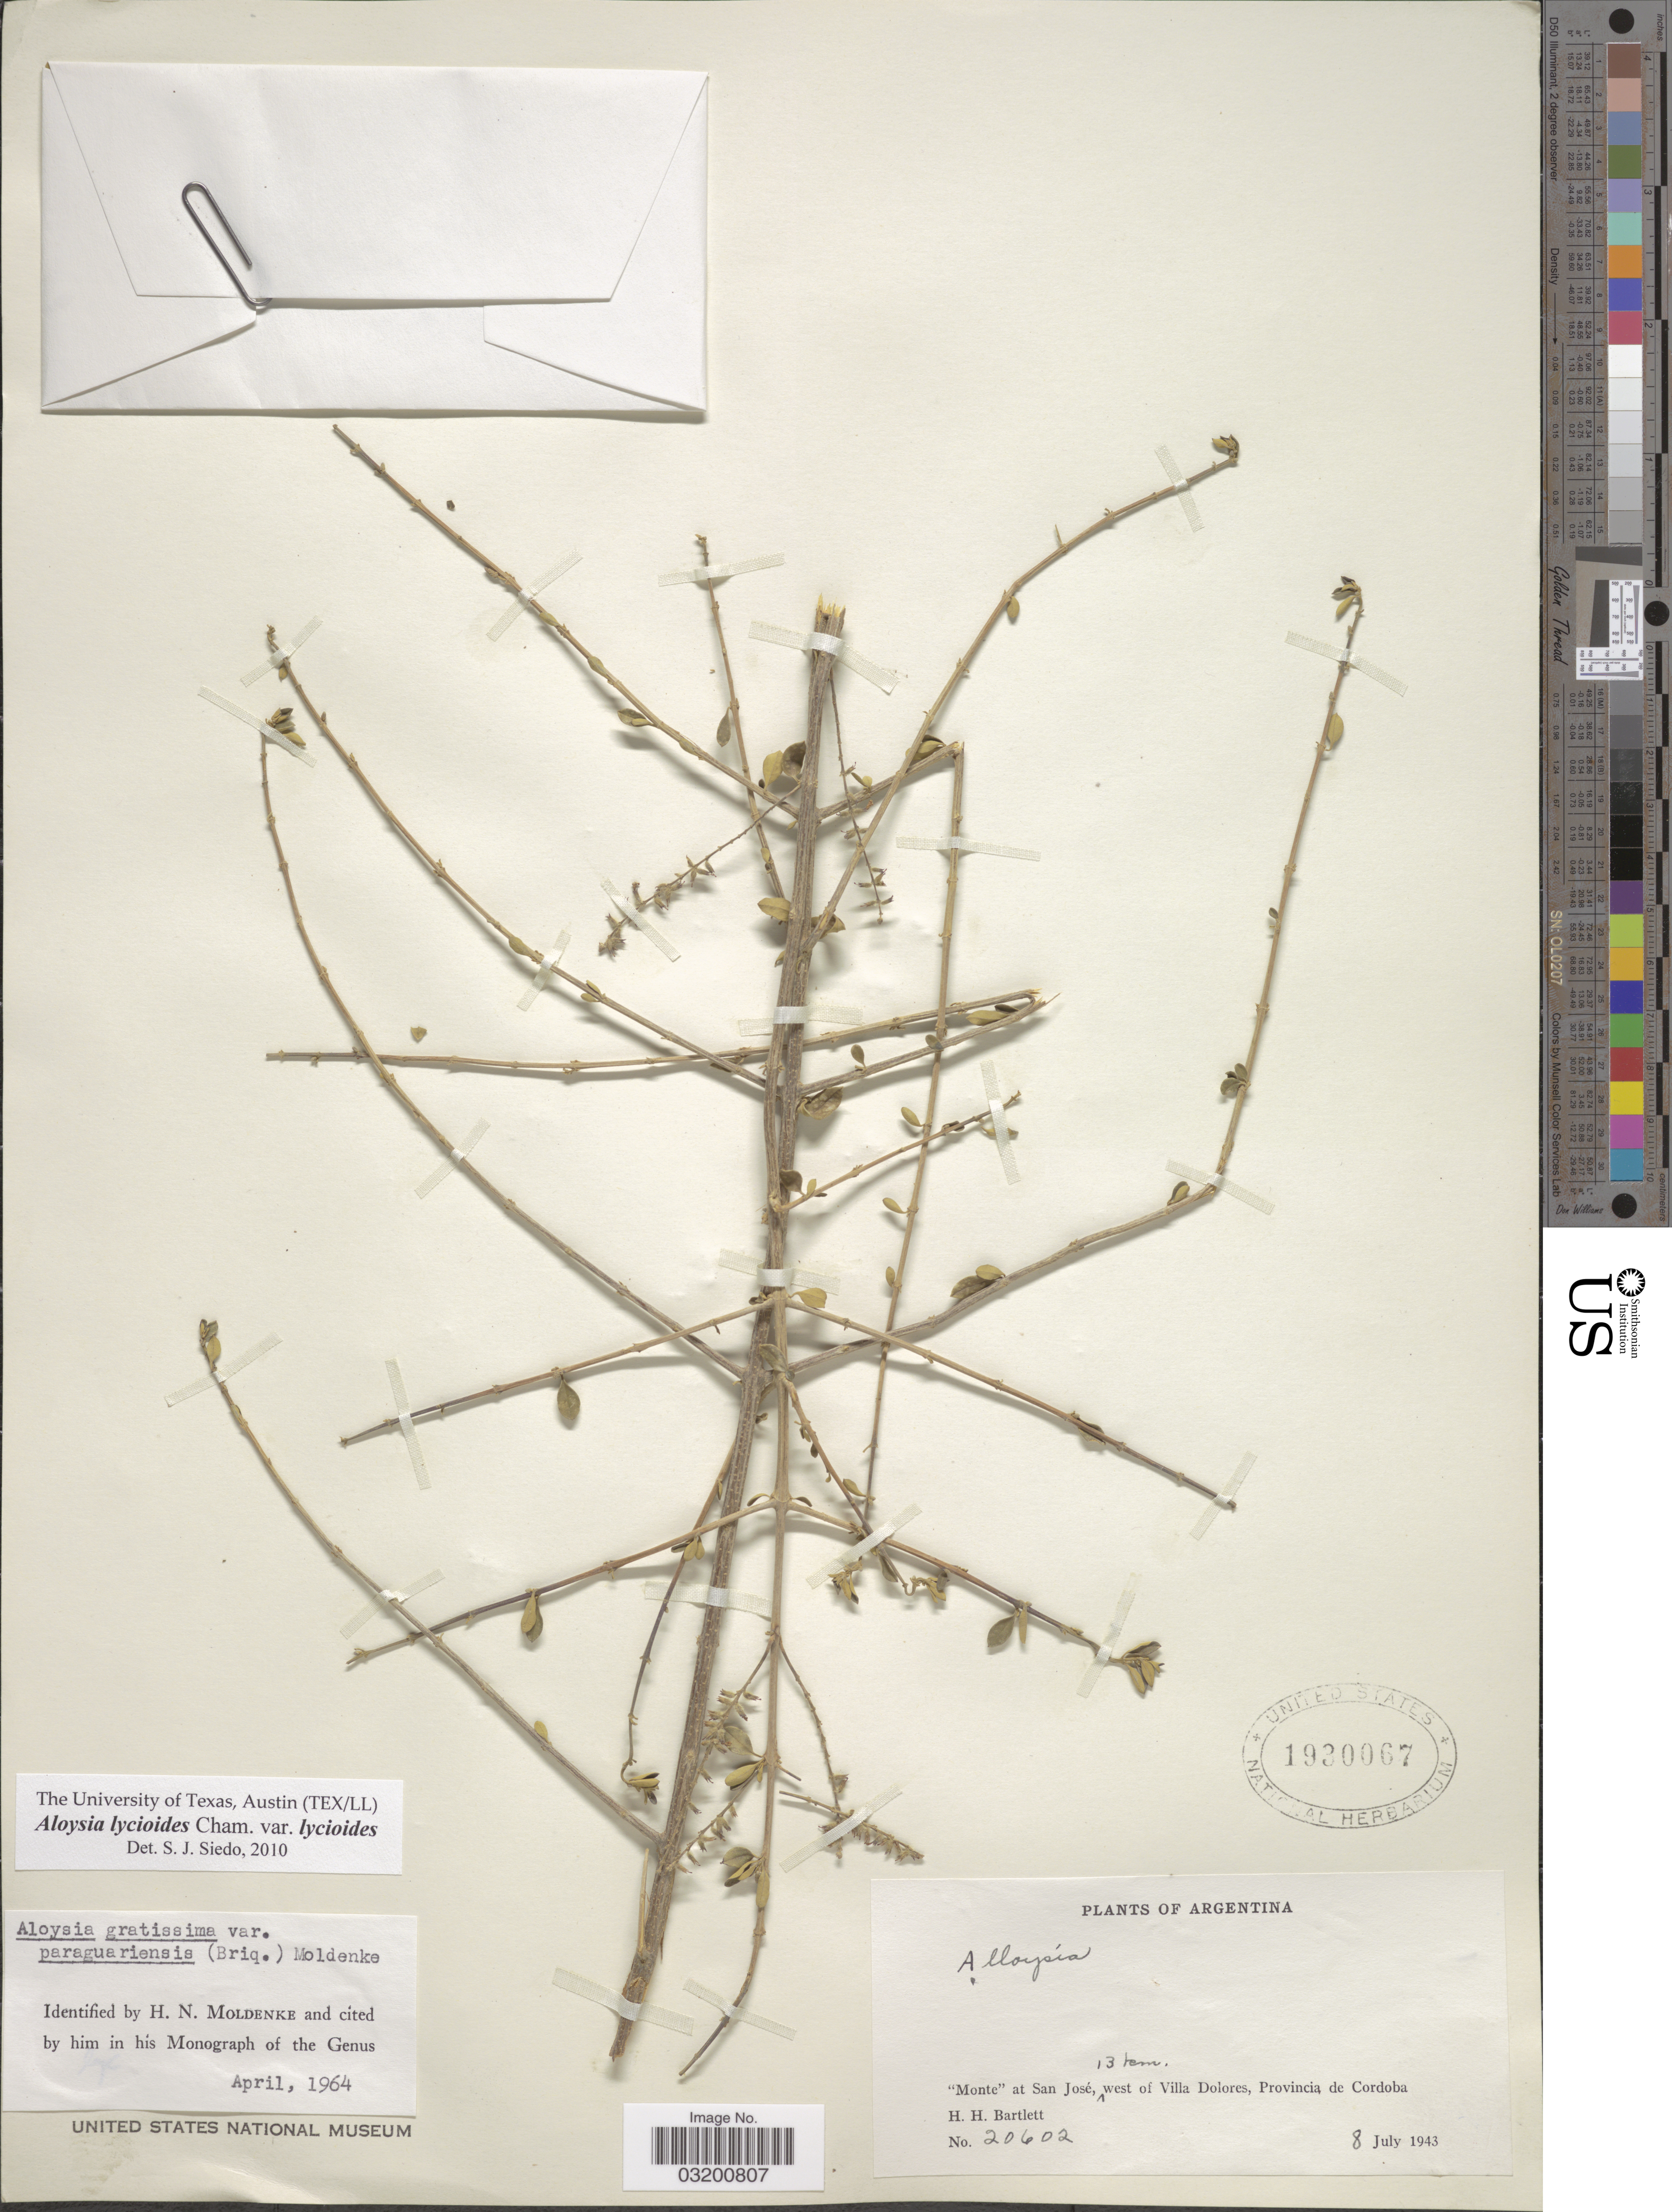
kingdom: Plantae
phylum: Tracheophyta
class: Magnoliopsida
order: Lamiales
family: Verbenaceae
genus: Aloysia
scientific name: Aloysia lycioides var. lycioides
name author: Cham.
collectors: H. H. Bartlett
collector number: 20602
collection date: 1943-07-08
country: Argentina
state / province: Cordoba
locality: Monte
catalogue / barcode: US 1930067